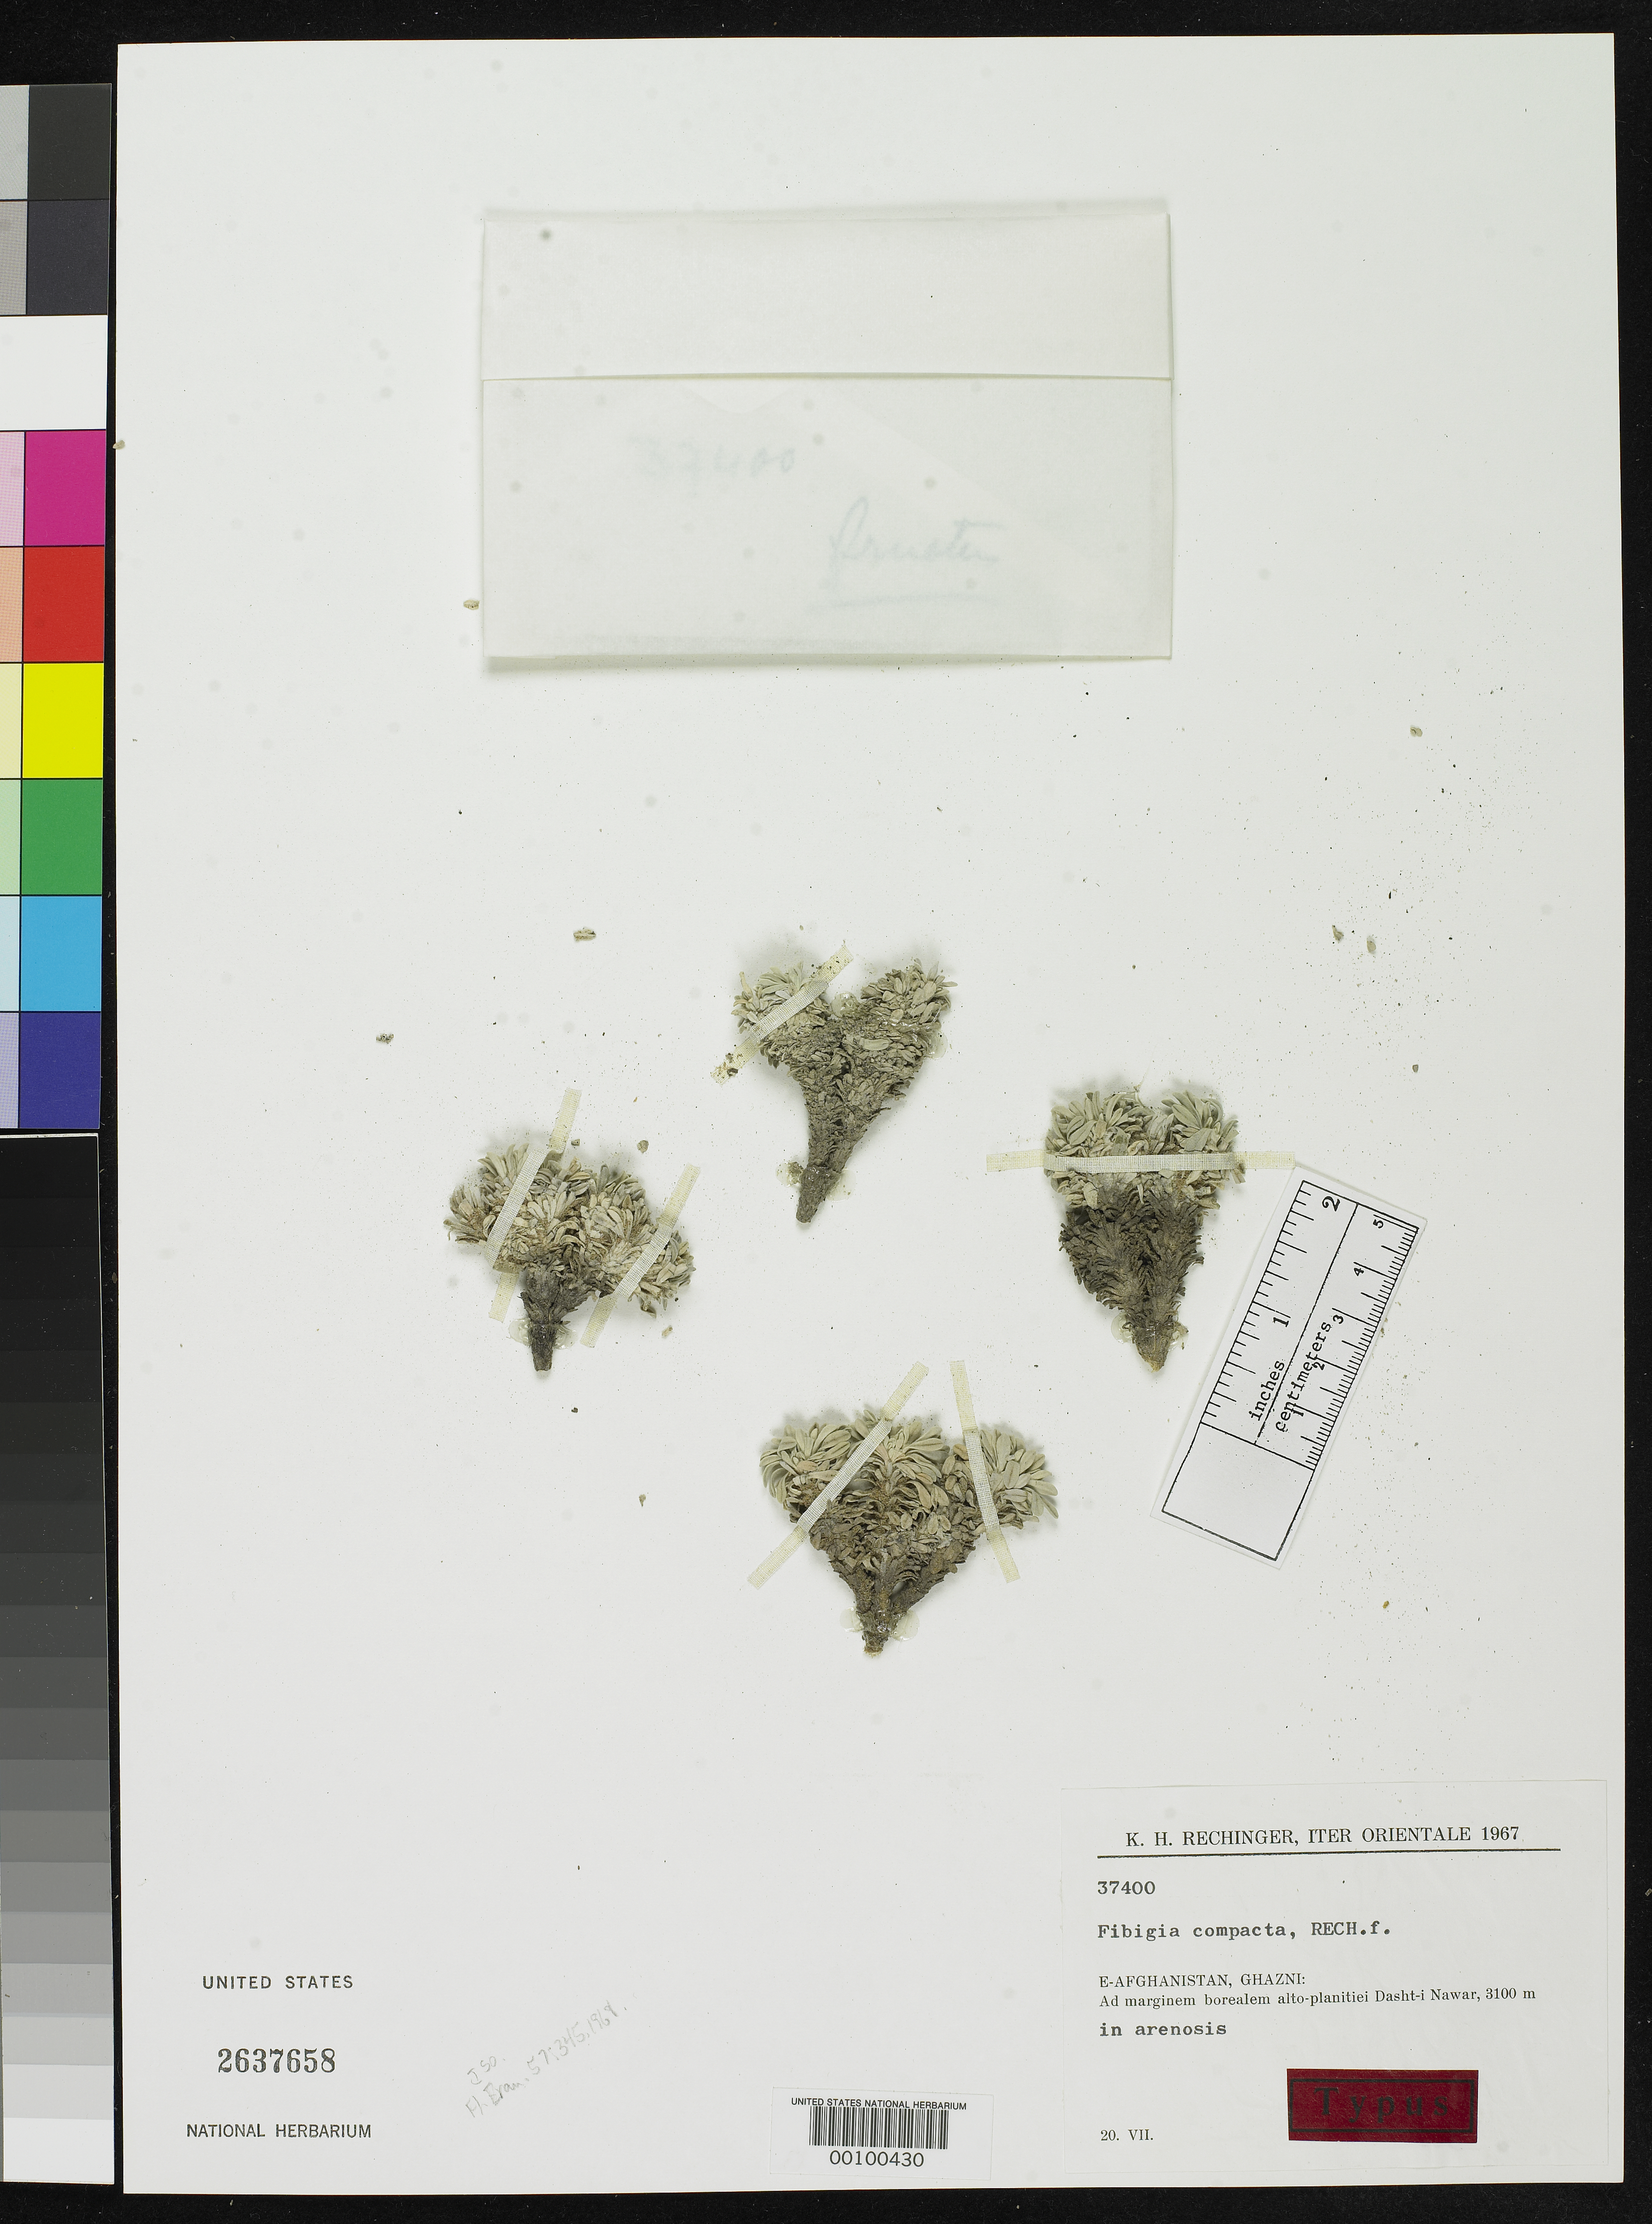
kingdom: Plantae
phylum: Tracheophyta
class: Magnoliopsida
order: Brassicales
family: Brassicaceae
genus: Fibigia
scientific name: Fibigia compacta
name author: Rech. f.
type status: Isotype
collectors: K. H. Rechinger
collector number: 37400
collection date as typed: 20 Jul 1967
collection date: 1967-07-20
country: Afghanistan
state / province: Ghazni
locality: Dasht-i Nawar.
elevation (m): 3100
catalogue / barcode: US 2637658